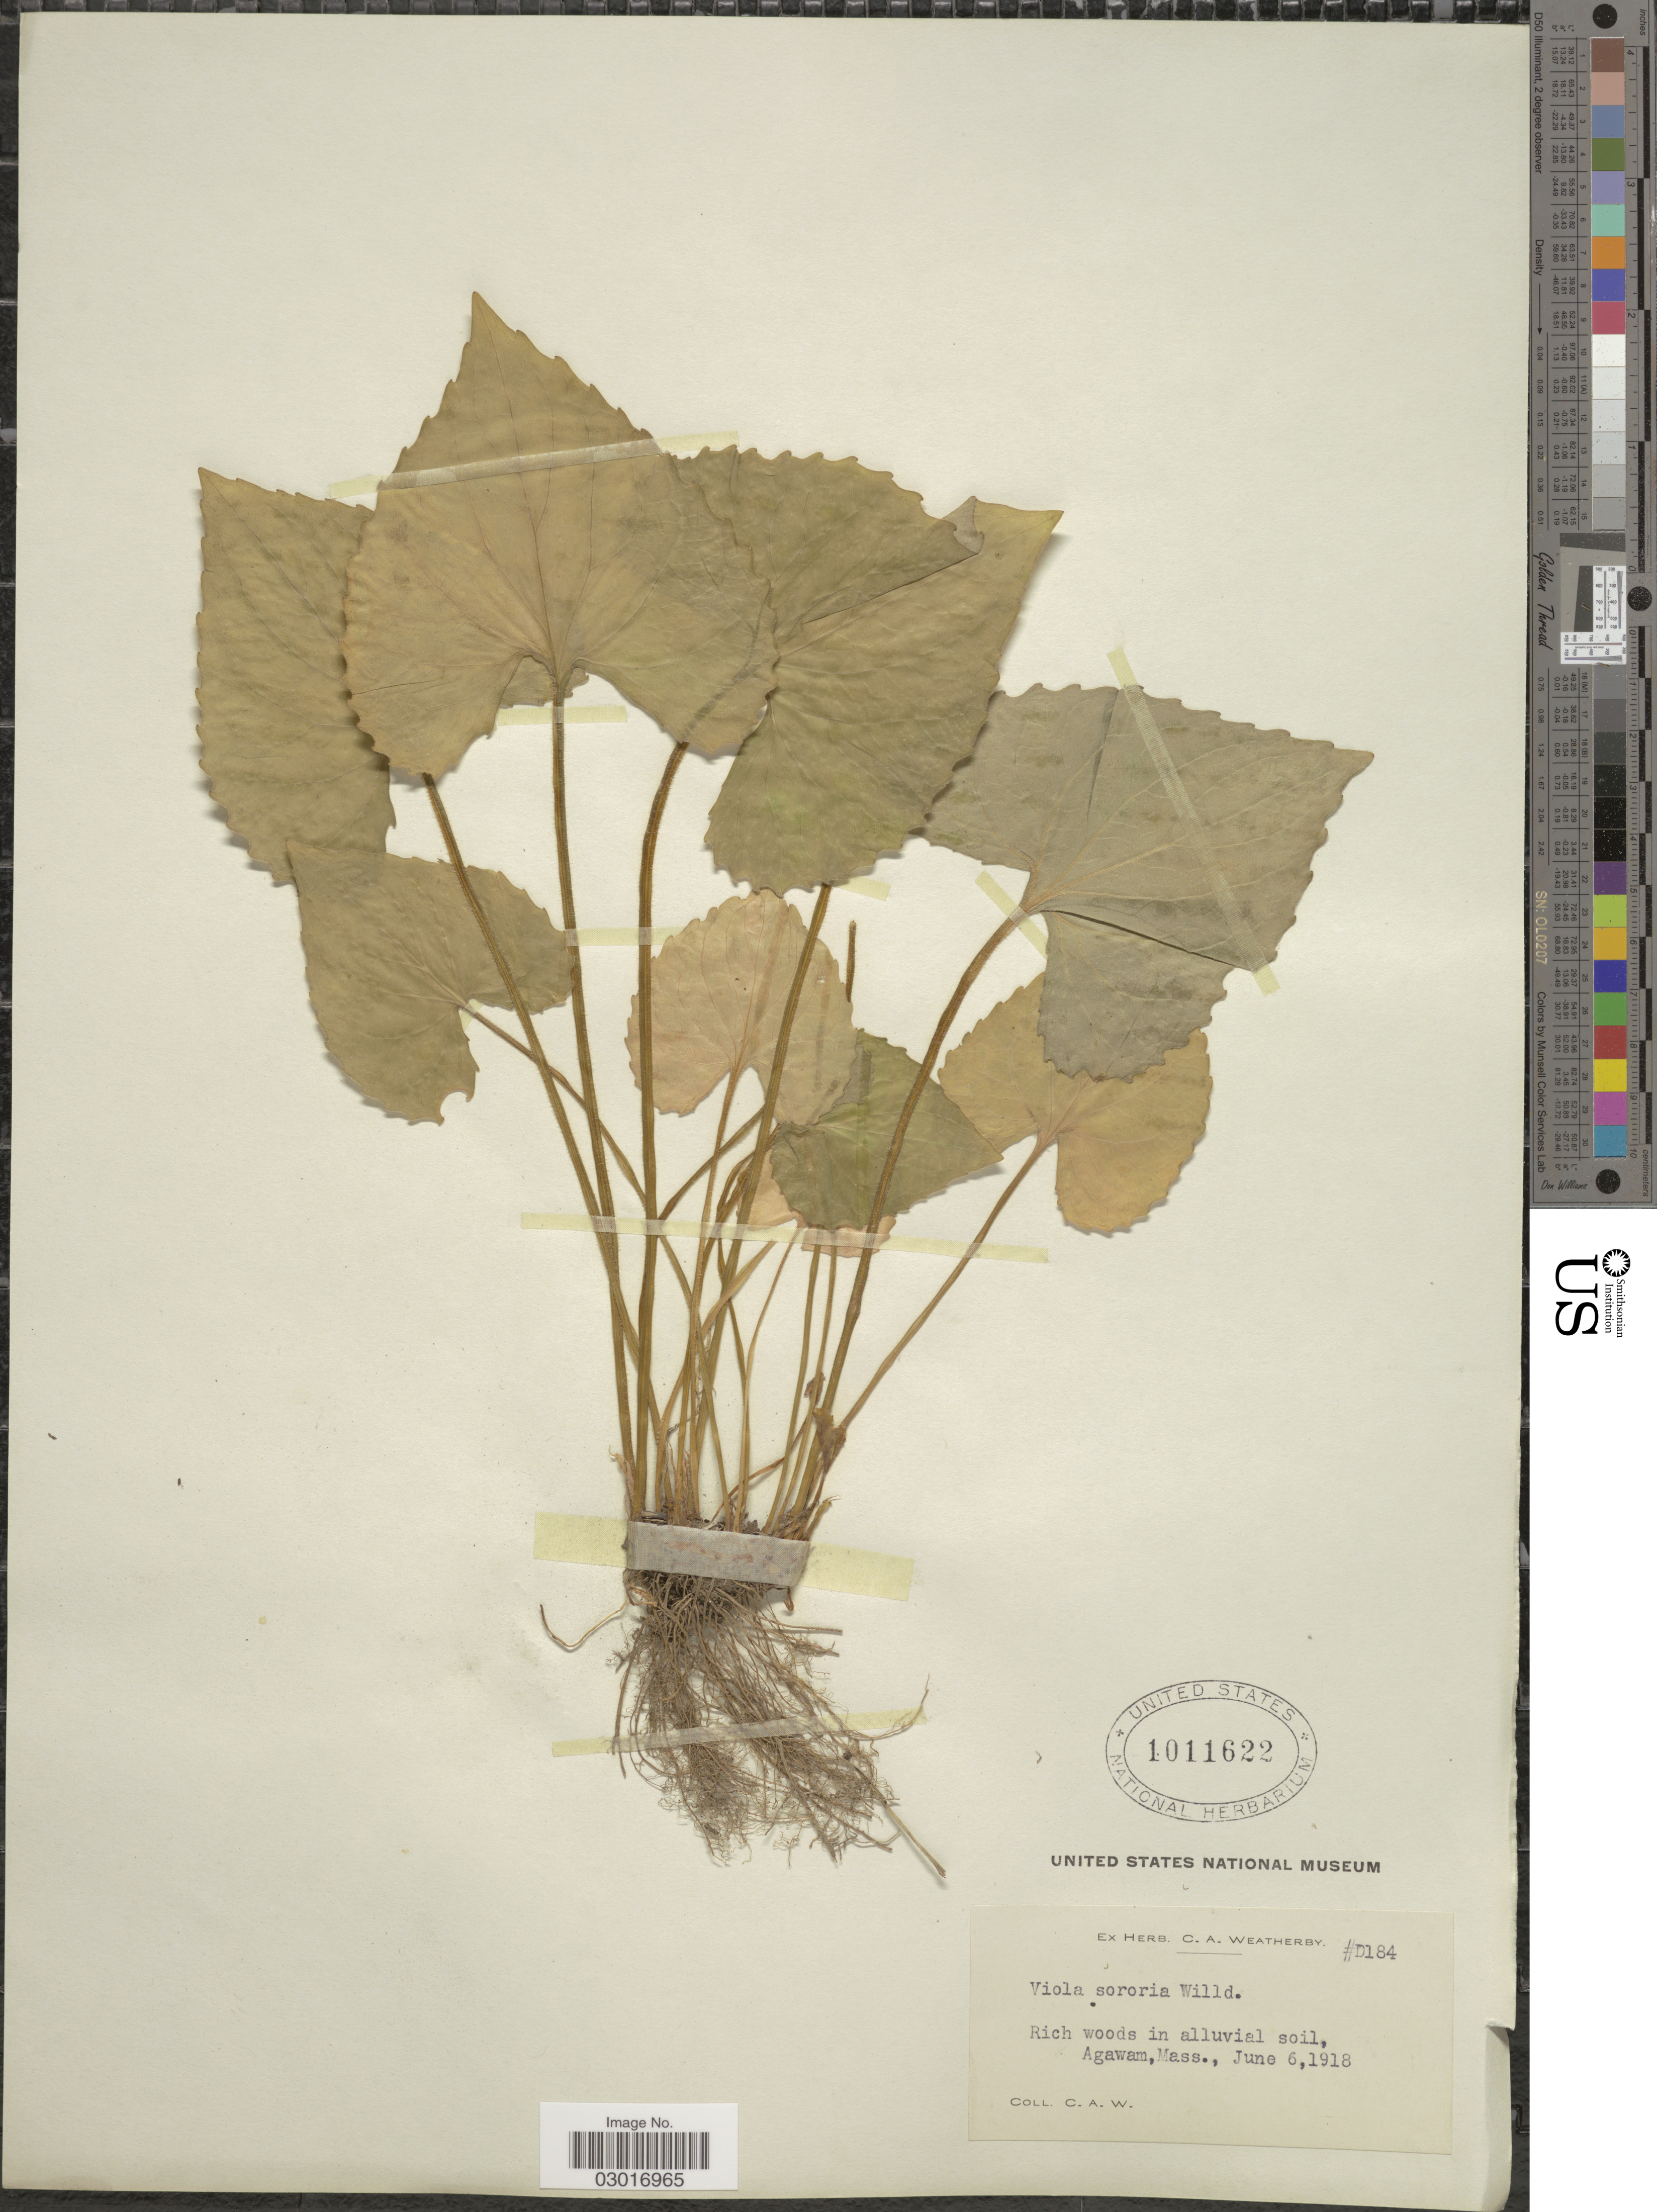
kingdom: Plantae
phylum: Tracheophyta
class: Magnoliopsida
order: Malpighiales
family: Violaceae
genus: Viola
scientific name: Viola sororia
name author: Willd.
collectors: C. A. Weatherby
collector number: D184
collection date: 1918-06-06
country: United States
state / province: Massachusetts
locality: Agawam.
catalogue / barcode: US 1011622